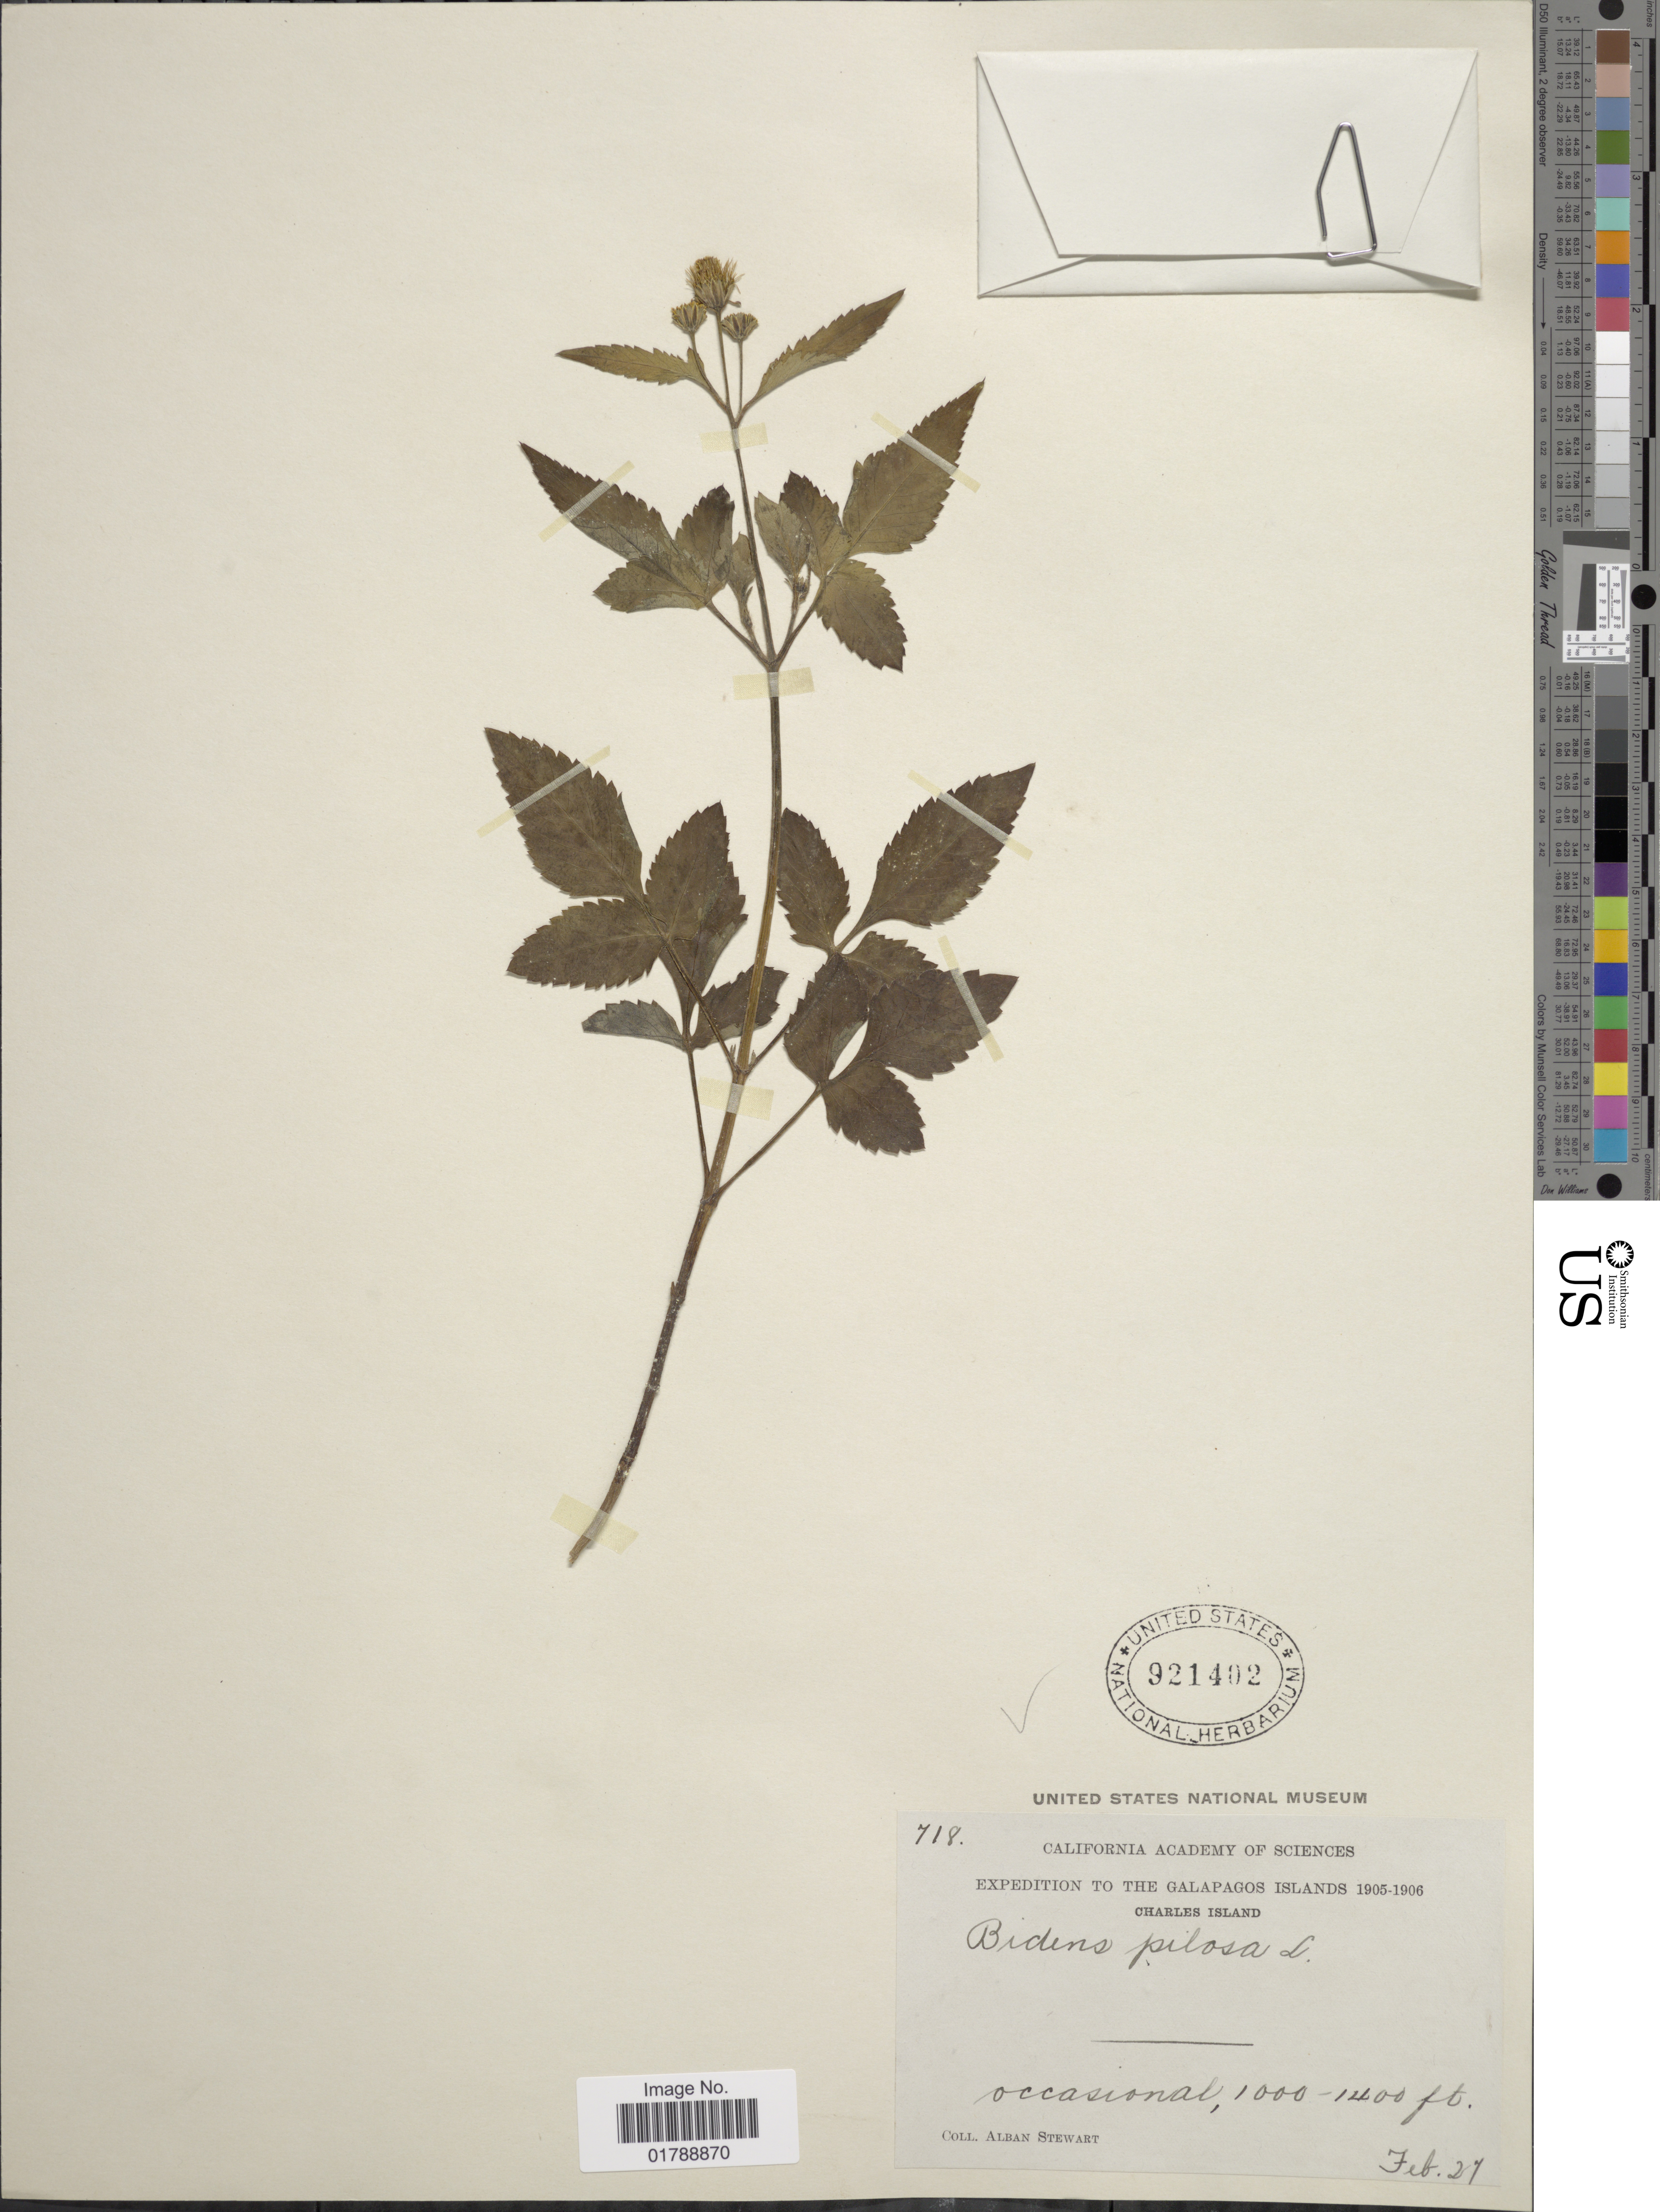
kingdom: Plantae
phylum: Tracheophyta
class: Magnoliopsida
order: Asterales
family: Asteraceae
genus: Bidens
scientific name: Bidens pilosa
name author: L.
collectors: A. Stewart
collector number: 718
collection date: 1905-02-27/1906-02-27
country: Ecuador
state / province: Colón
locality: Galapagos Islands. Charles Island.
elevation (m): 305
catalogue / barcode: US 921402